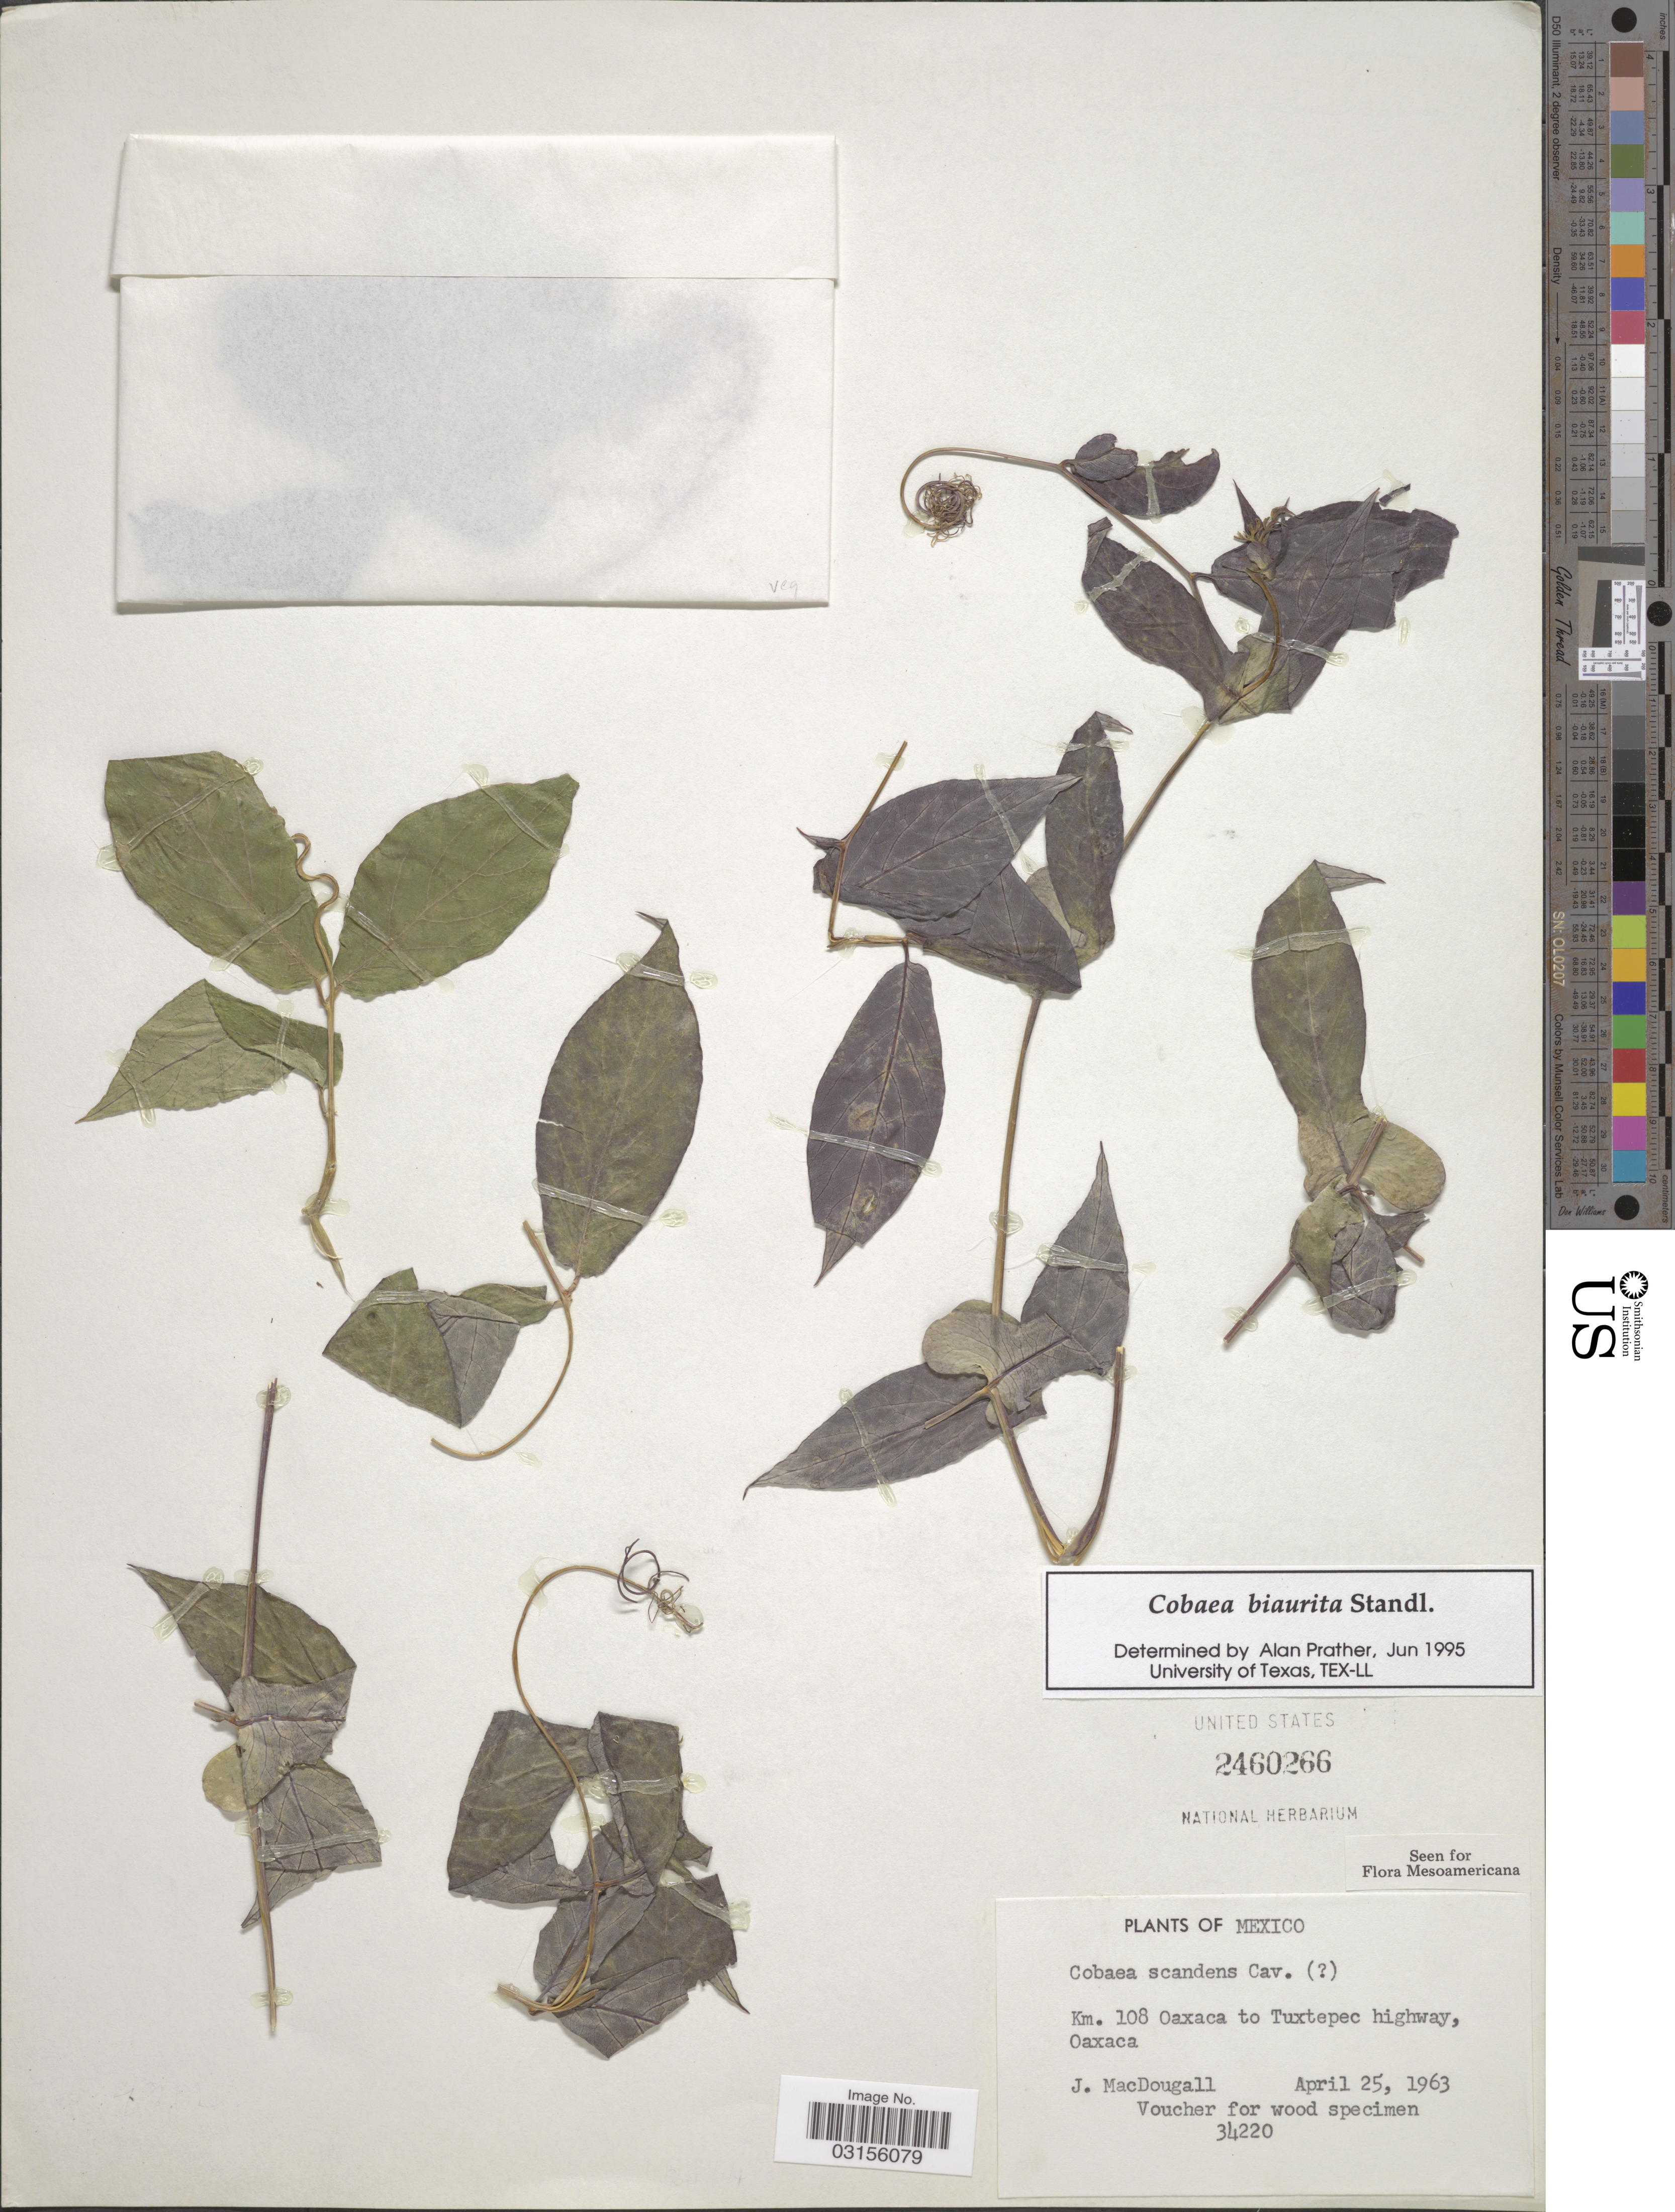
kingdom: Plantae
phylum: Tracheophyta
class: Magnoliopsida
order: Ericales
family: Polemoniaceae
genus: Cobaea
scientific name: Cobaea biaurita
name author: Standl.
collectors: J. Macdougall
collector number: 34220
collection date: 1963-04-25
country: Mexico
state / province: Oaxaca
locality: Km. 108 Oaxaca to Tuxtepec highway.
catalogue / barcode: US 2460266